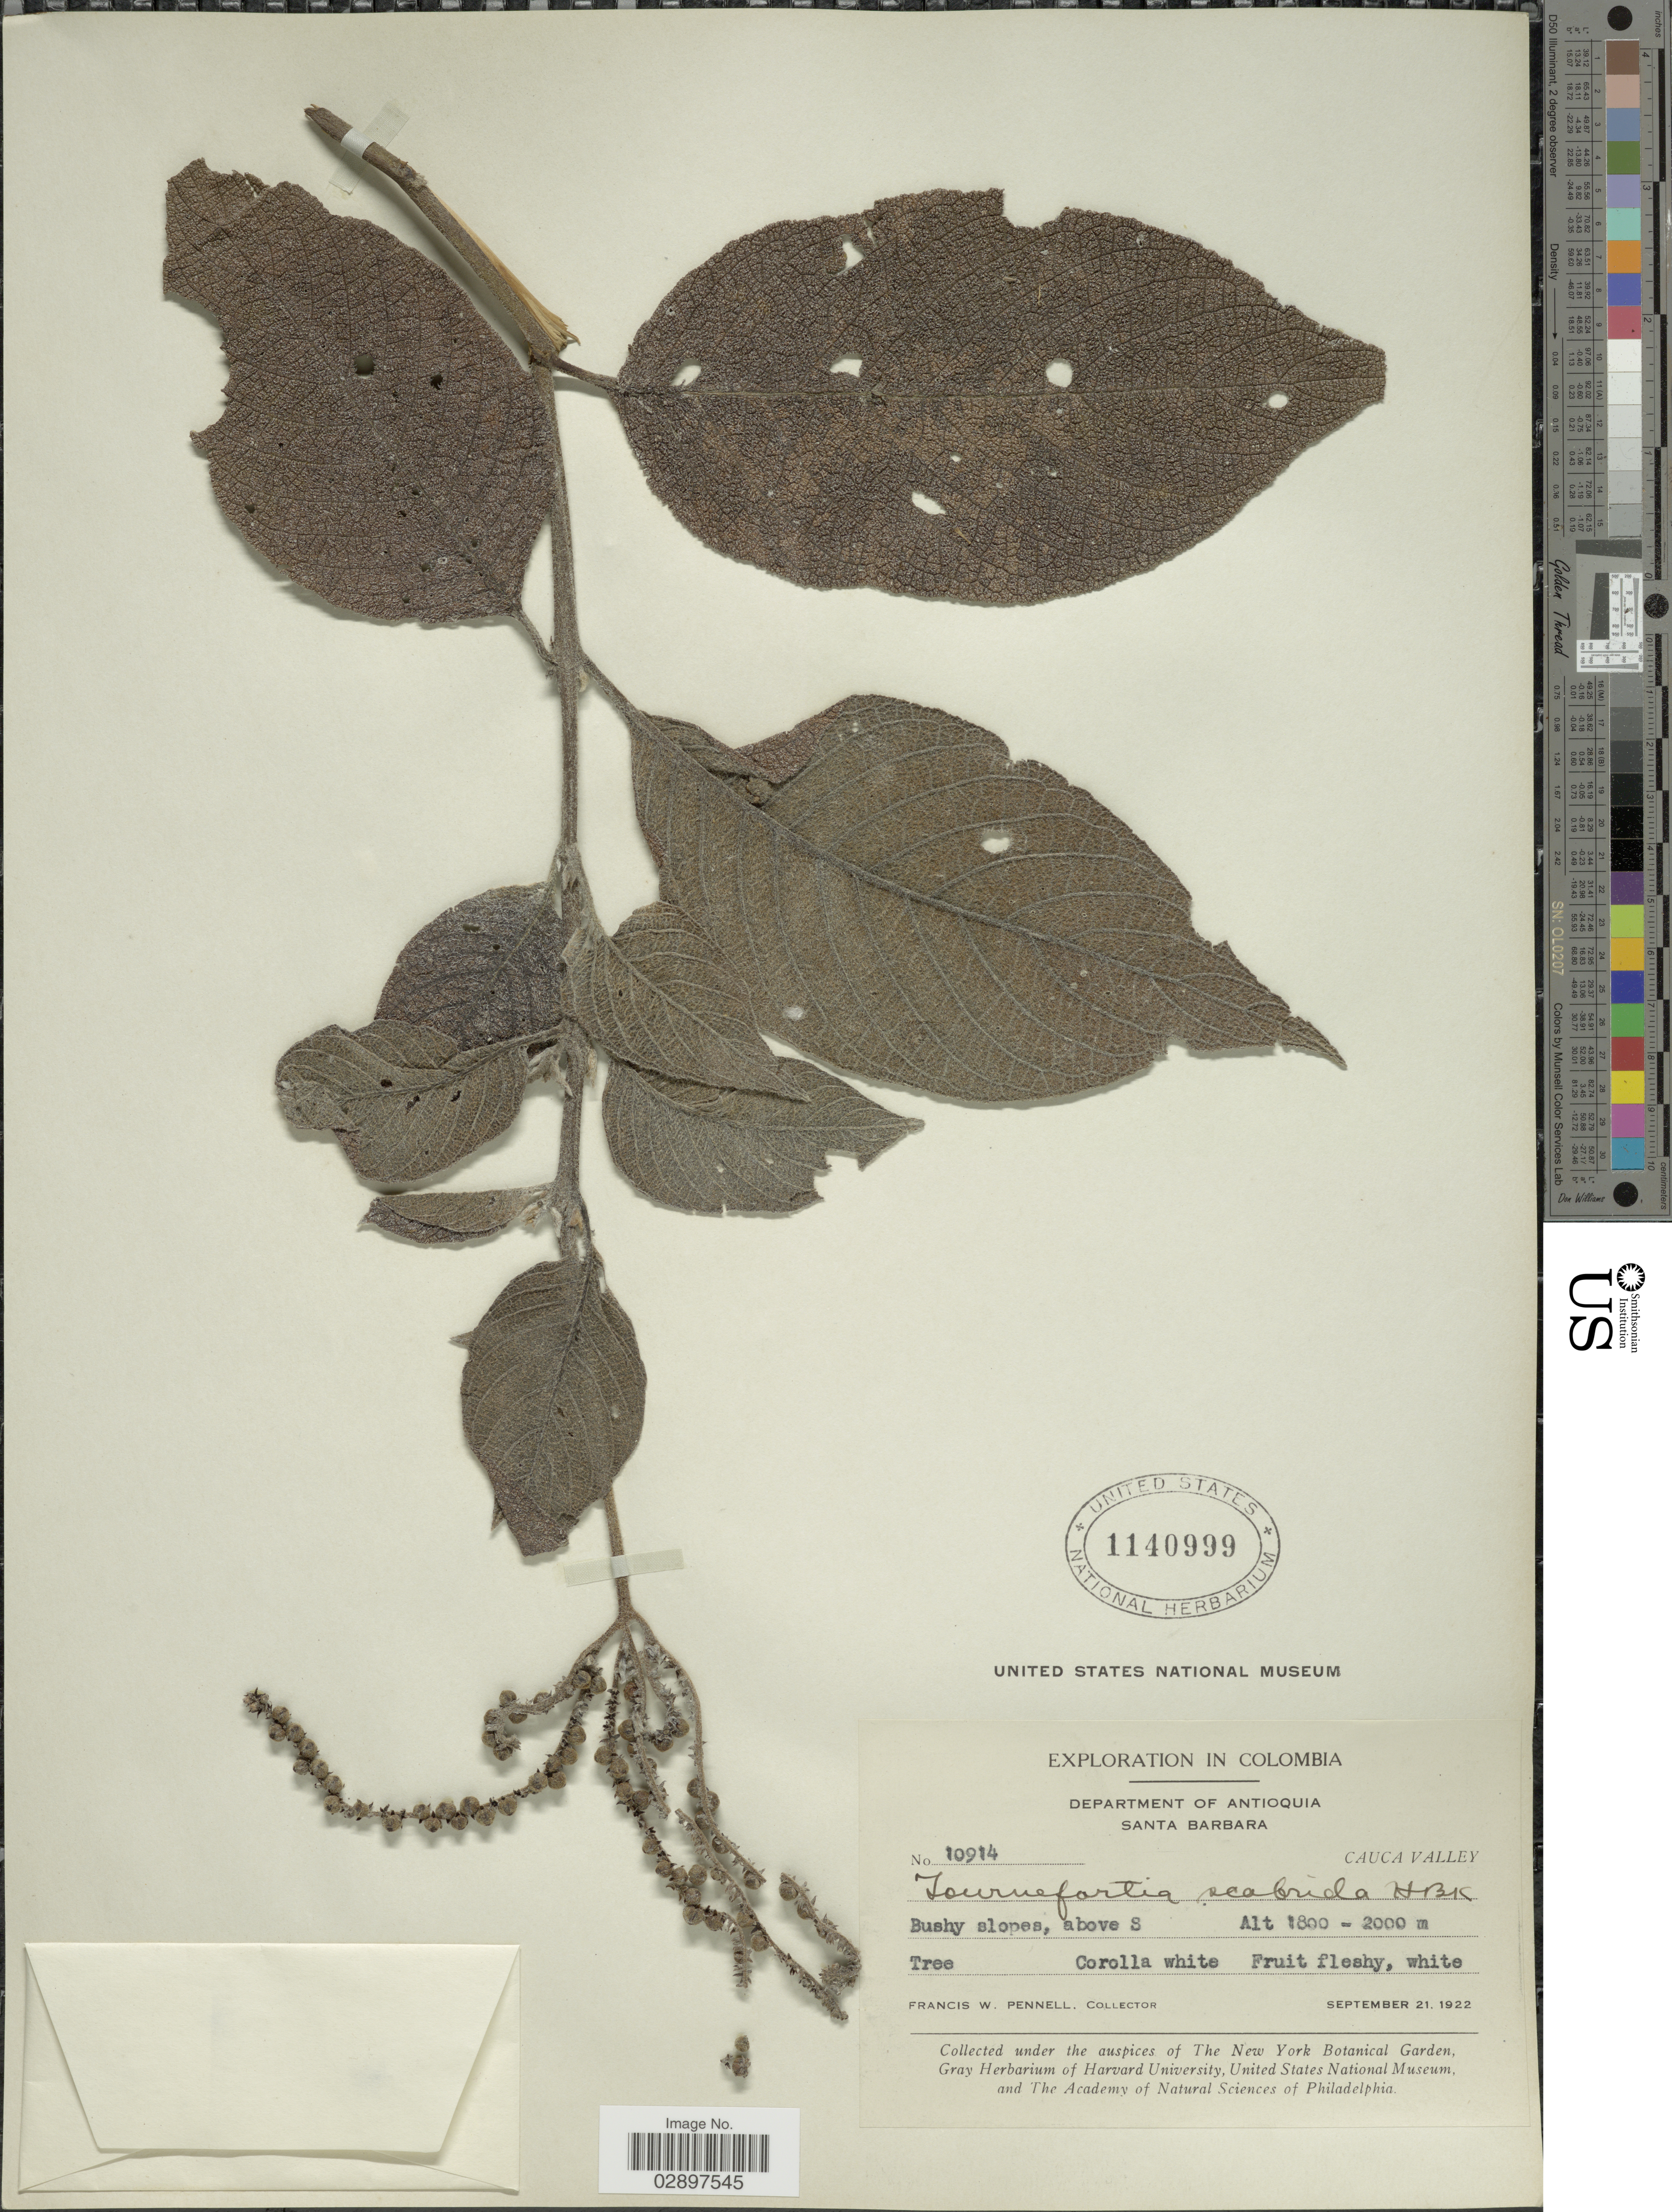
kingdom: Plantae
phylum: Tracheophyta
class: Magnoliopsida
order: Boraginales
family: Heliotropiaceae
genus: Tournefortia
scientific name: Tournefortia scabrida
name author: Kunth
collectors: F. W. Pennell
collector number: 10914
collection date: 1922-09-21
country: Colombia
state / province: Antioquia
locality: Department of Antioquia. Santa Barbara. Cauca Valley. Above S.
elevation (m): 1800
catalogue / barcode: US 1140999